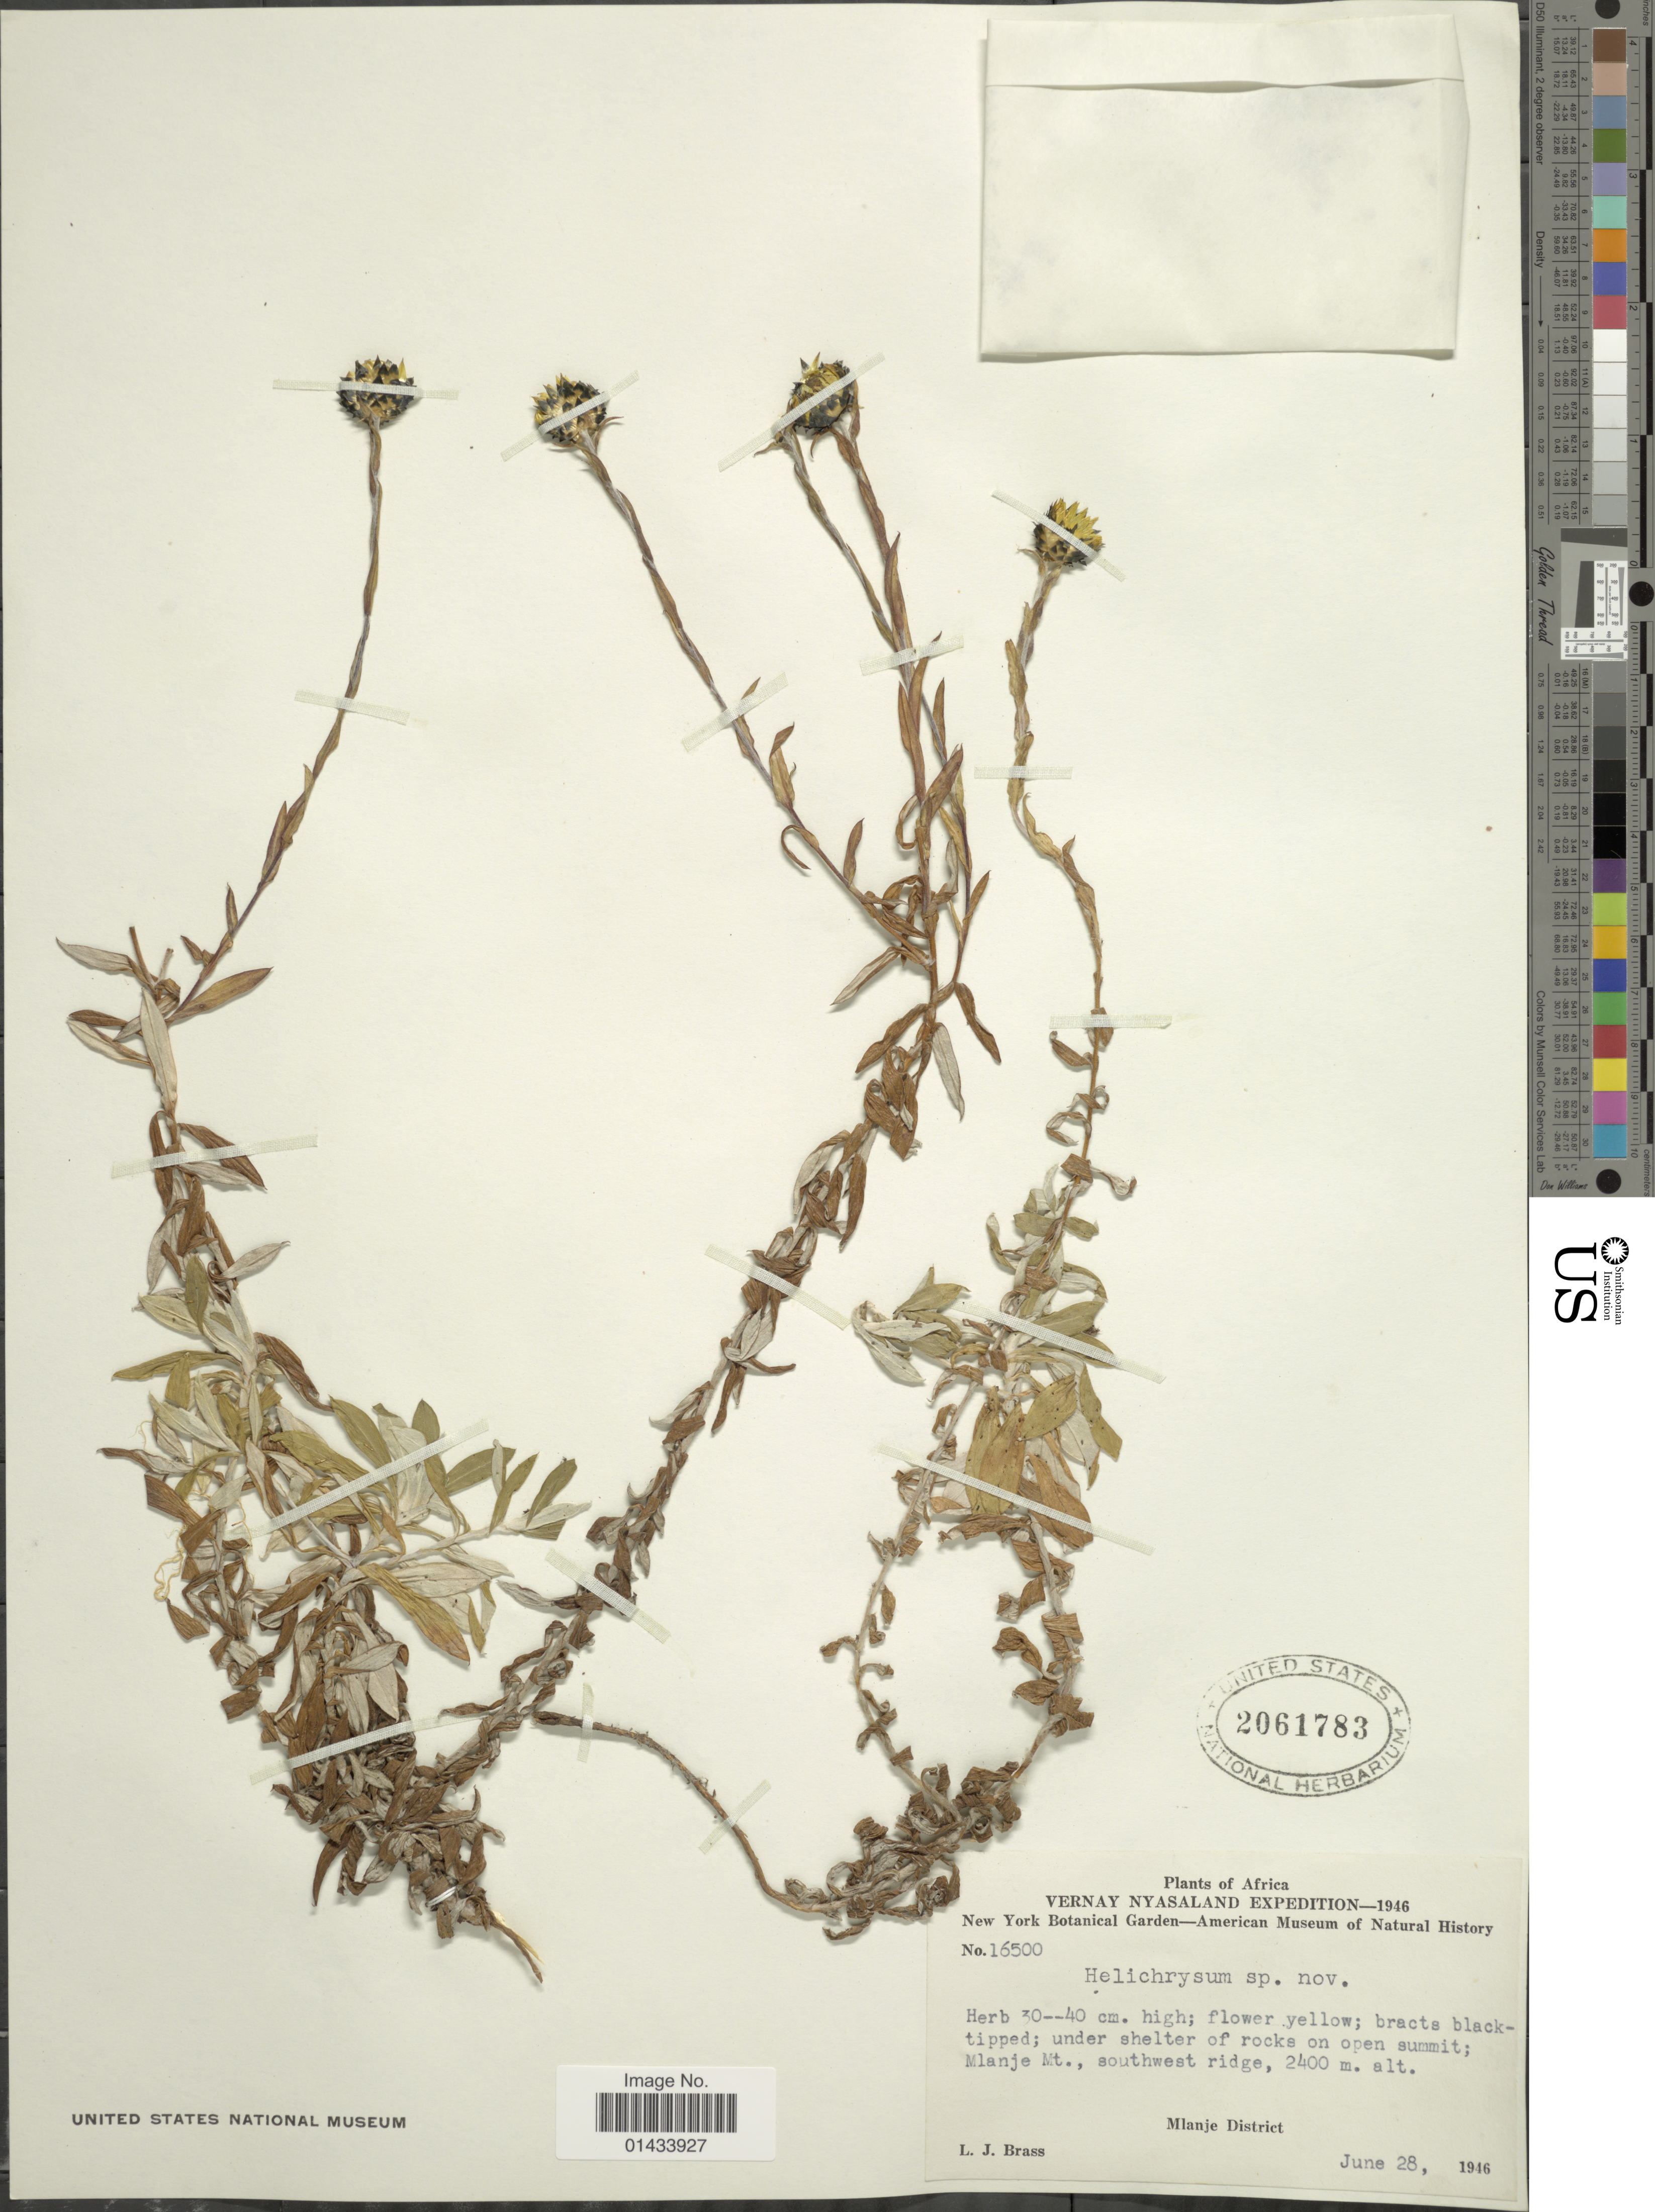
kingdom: Plantae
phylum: Tracheophyta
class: Magnoliopsida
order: Asterales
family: Asteraceae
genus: Helichrysum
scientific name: Helichrysum sp.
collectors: L. J. Brass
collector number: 16500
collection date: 1946-06-28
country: Malawi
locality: Africa, Vernay Nyasaland, under shelter of rocks on open summit, Mlanje Mt., southwest ridge, Mlanhe District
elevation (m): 2400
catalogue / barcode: US 2061783